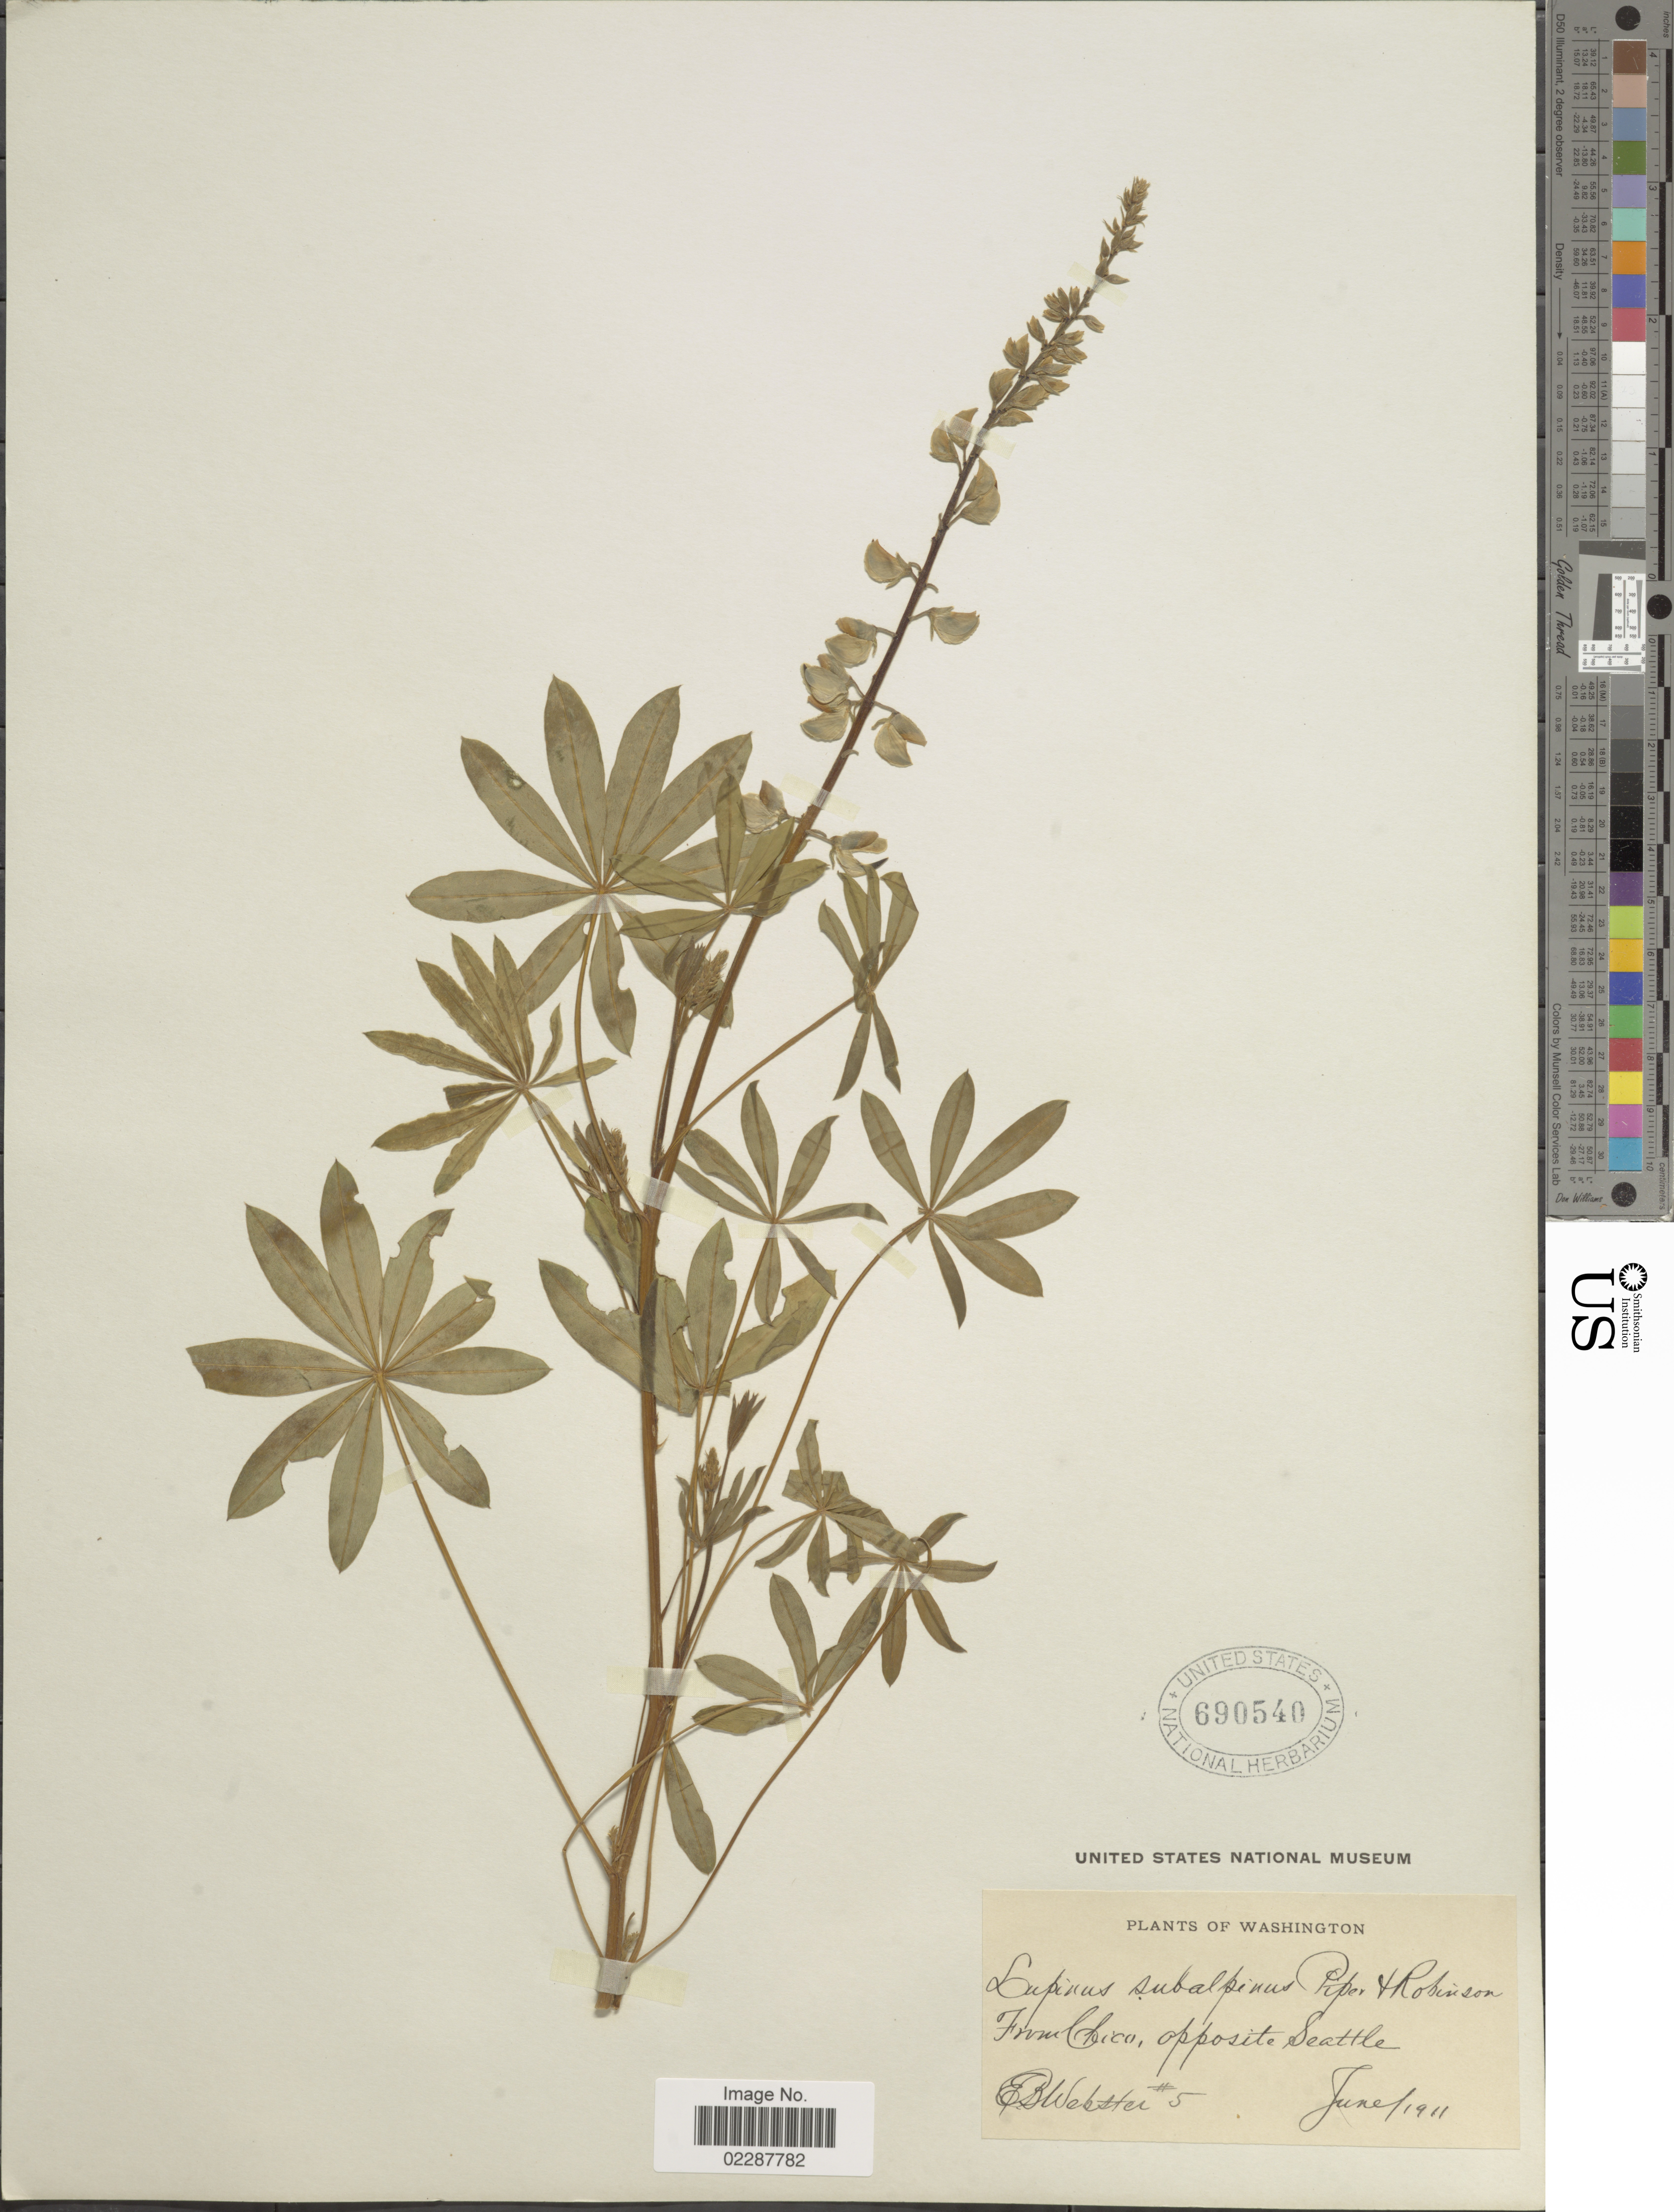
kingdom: Plantae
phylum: Tracheophyta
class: Magnoliopsida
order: Fabales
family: Fabaceae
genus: Lupinus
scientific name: Lupinus subalpinus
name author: Piper & B.L. Rob.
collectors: E. B. Webster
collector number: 5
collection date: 1911-06-01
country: United States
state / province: Washington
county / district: King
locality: From Chico, opposite Seattle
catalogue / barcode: US 690540